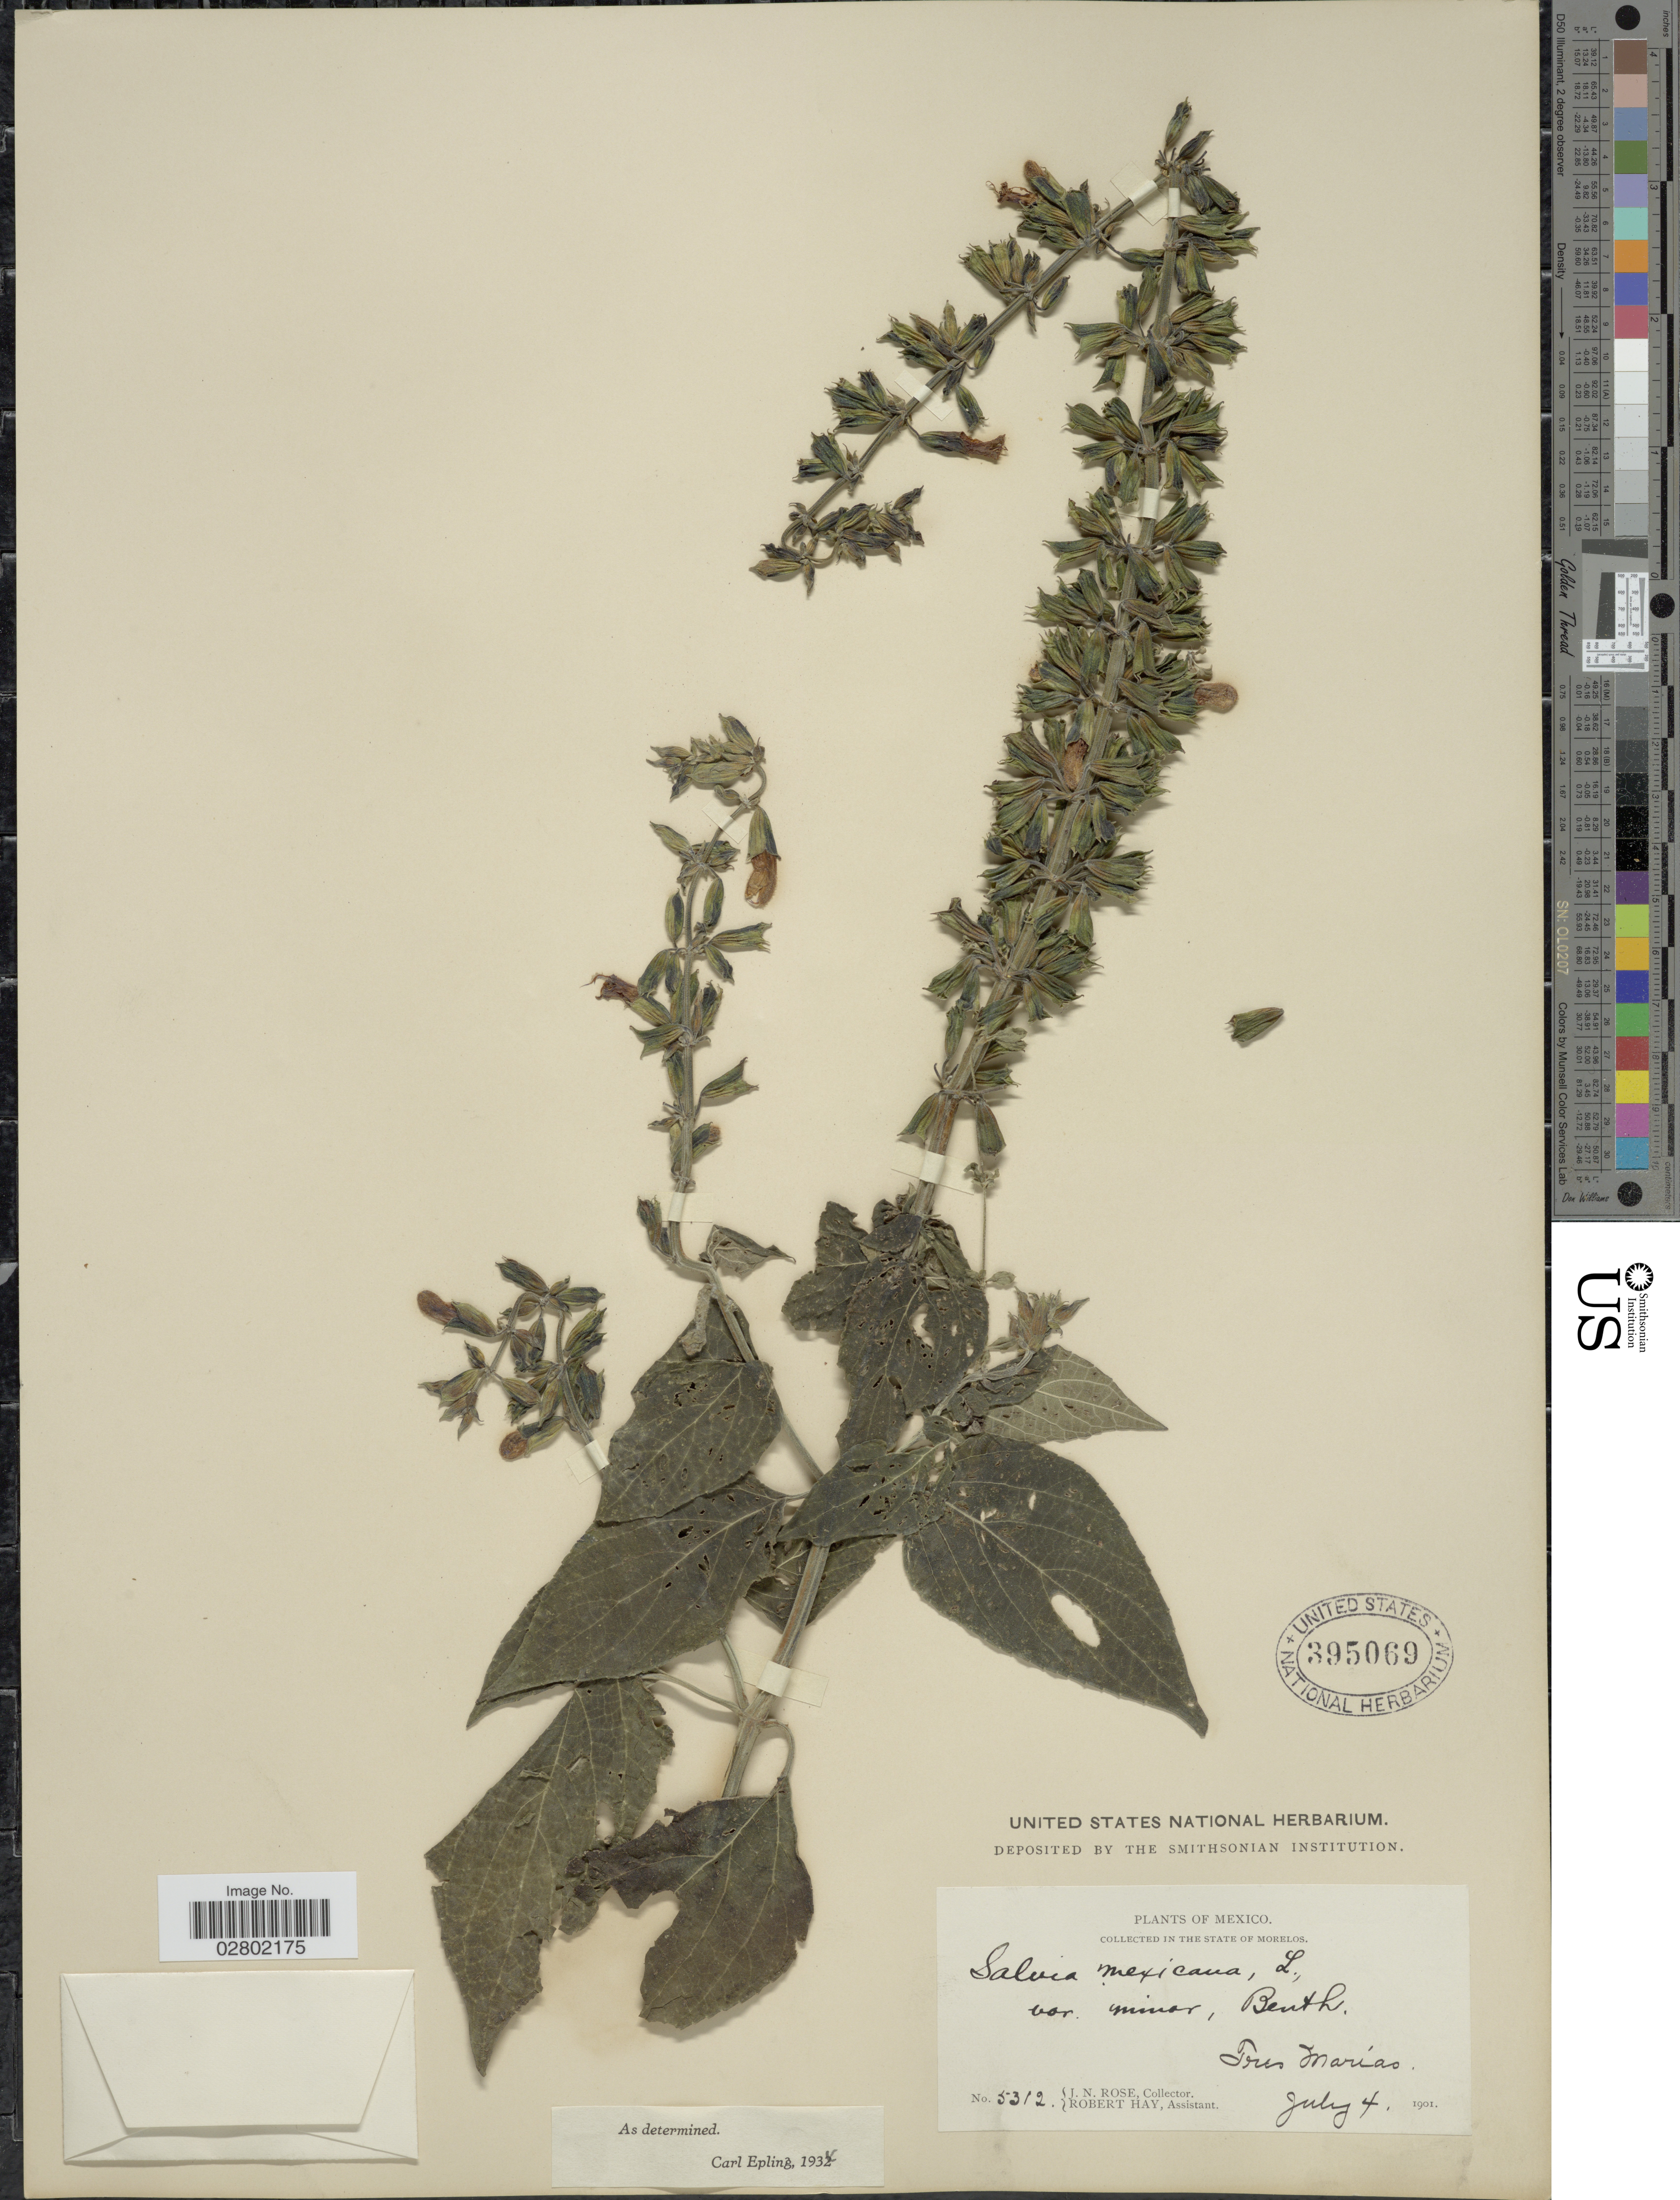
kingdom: Plantae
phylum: Tracheophyta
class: Magnoliopsida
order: Lamiales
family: Lamiaceae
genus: Salvia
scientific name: Salvia mexicana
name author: L.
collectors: J. N. Rose & R. Hay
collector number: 5312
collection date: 1901-07-04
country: Mexico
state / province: Morelos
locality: Tres Marías.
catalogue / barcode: US 395069